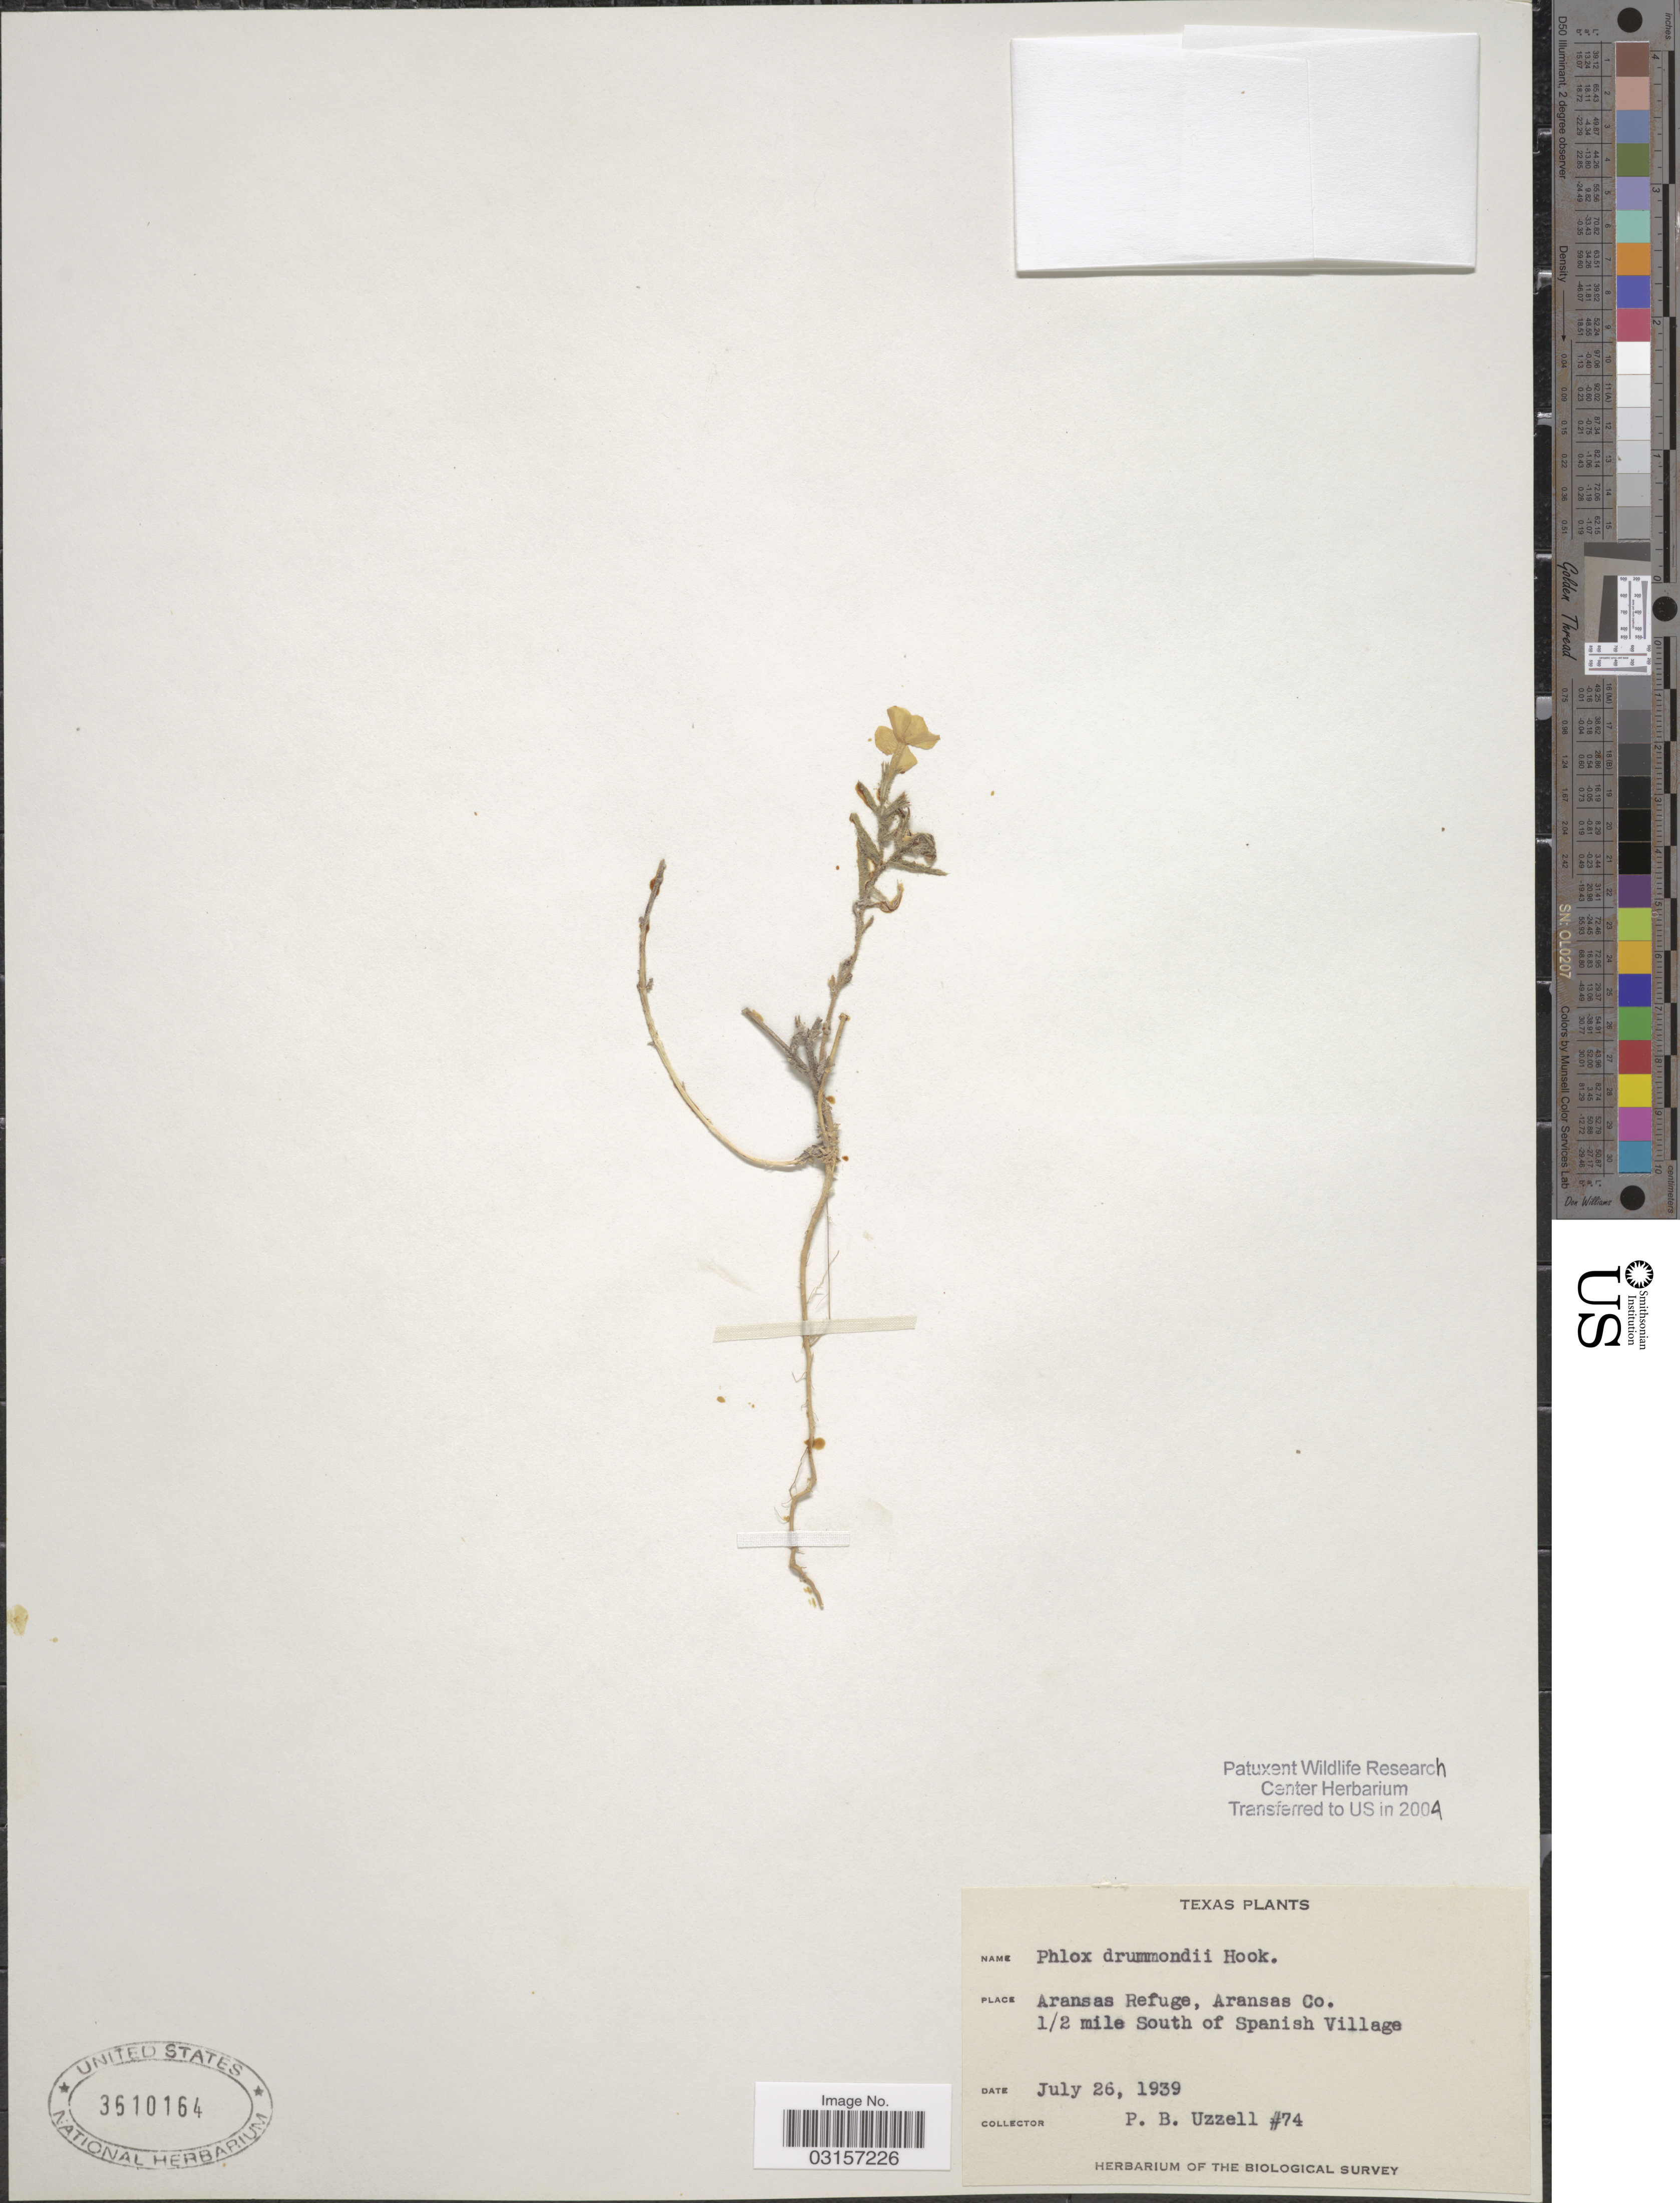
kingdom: Plantae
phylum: Tracheophyta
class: Magnoliopsida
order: Ericales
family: Polemoniaceae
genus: Phlox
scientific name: Phlox drummondii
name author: Hook.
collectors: P. Uzzell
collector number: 74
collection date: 1939-07-26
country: United States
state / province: Texas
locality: Aransas Refuge, Aransas Co., ½ mile south of Spanish Village.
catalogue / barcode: US 3610164